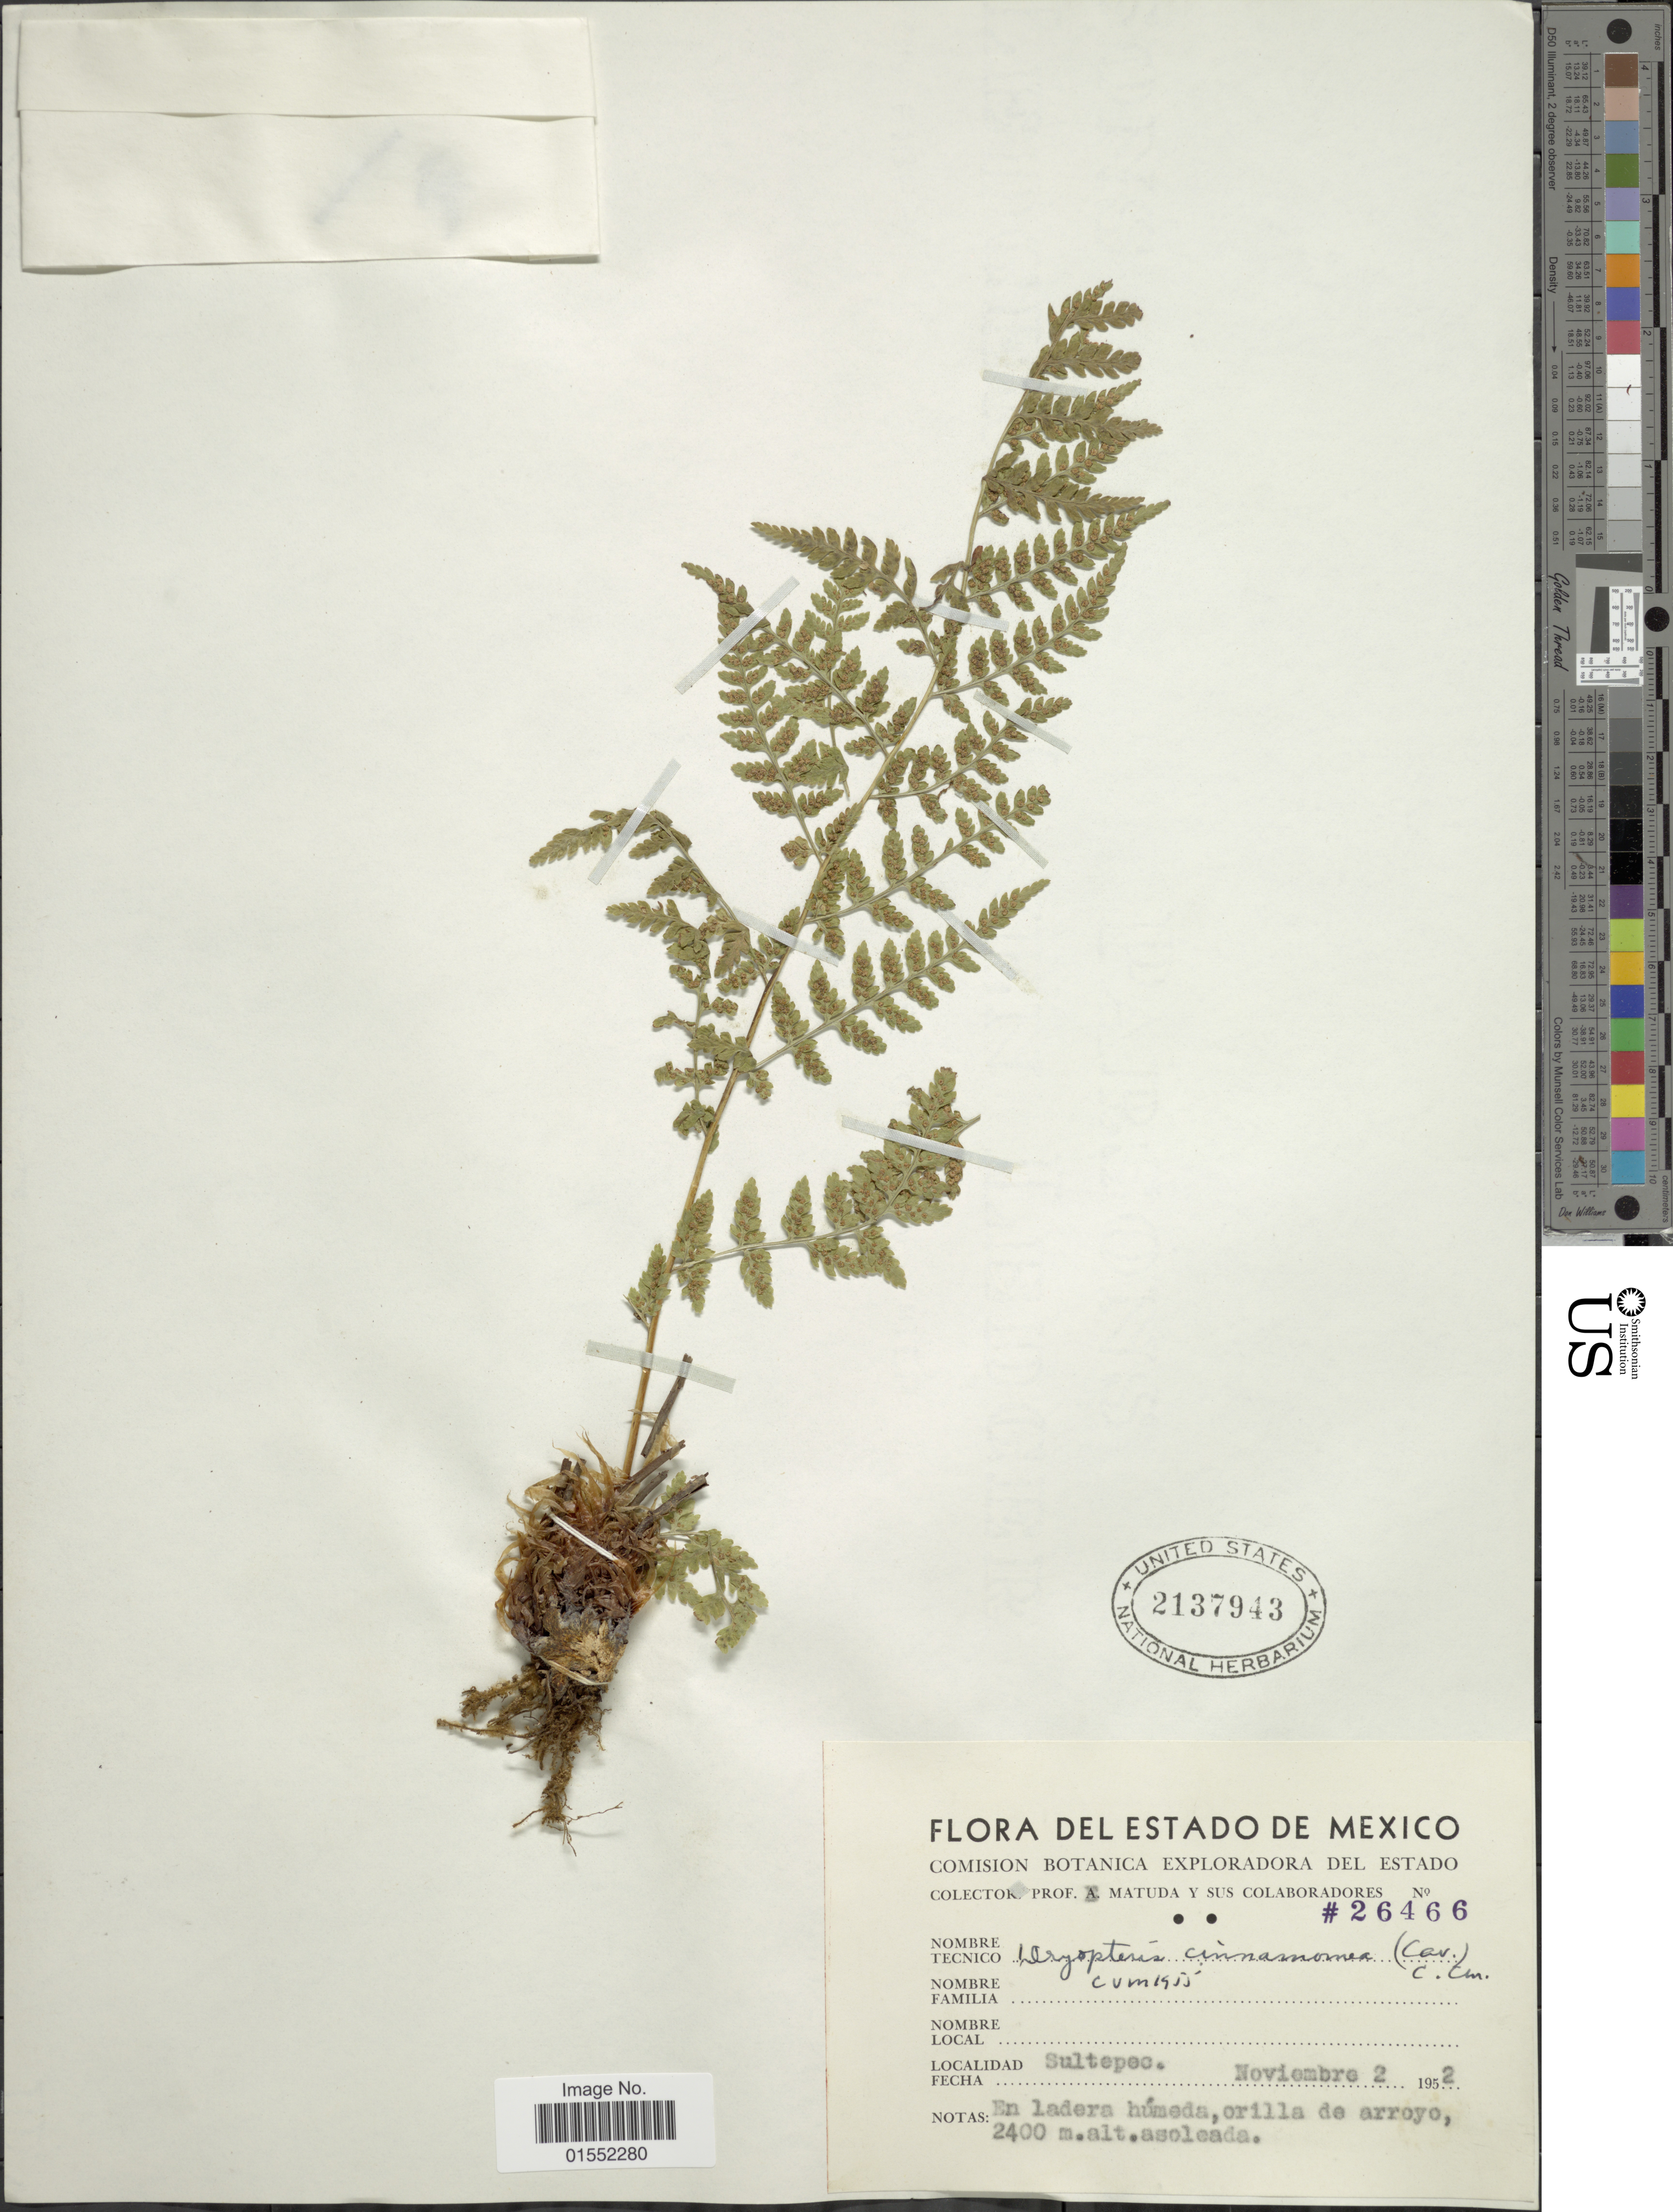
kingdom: Plantae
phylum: Tracheophyta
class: Polypodiopsida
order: Polypodiales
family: Dryopteridaceae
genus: Dryopteris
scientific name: Dryopteris cinnamomea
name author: (Cav.) C. Chr.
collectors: -. Matuda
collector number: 26466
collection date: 1952-11-02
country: Mexico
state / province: México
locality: Sultepec, En ladera húmeds, orilla de arroyo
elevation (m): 2400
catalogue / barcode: US 2137943